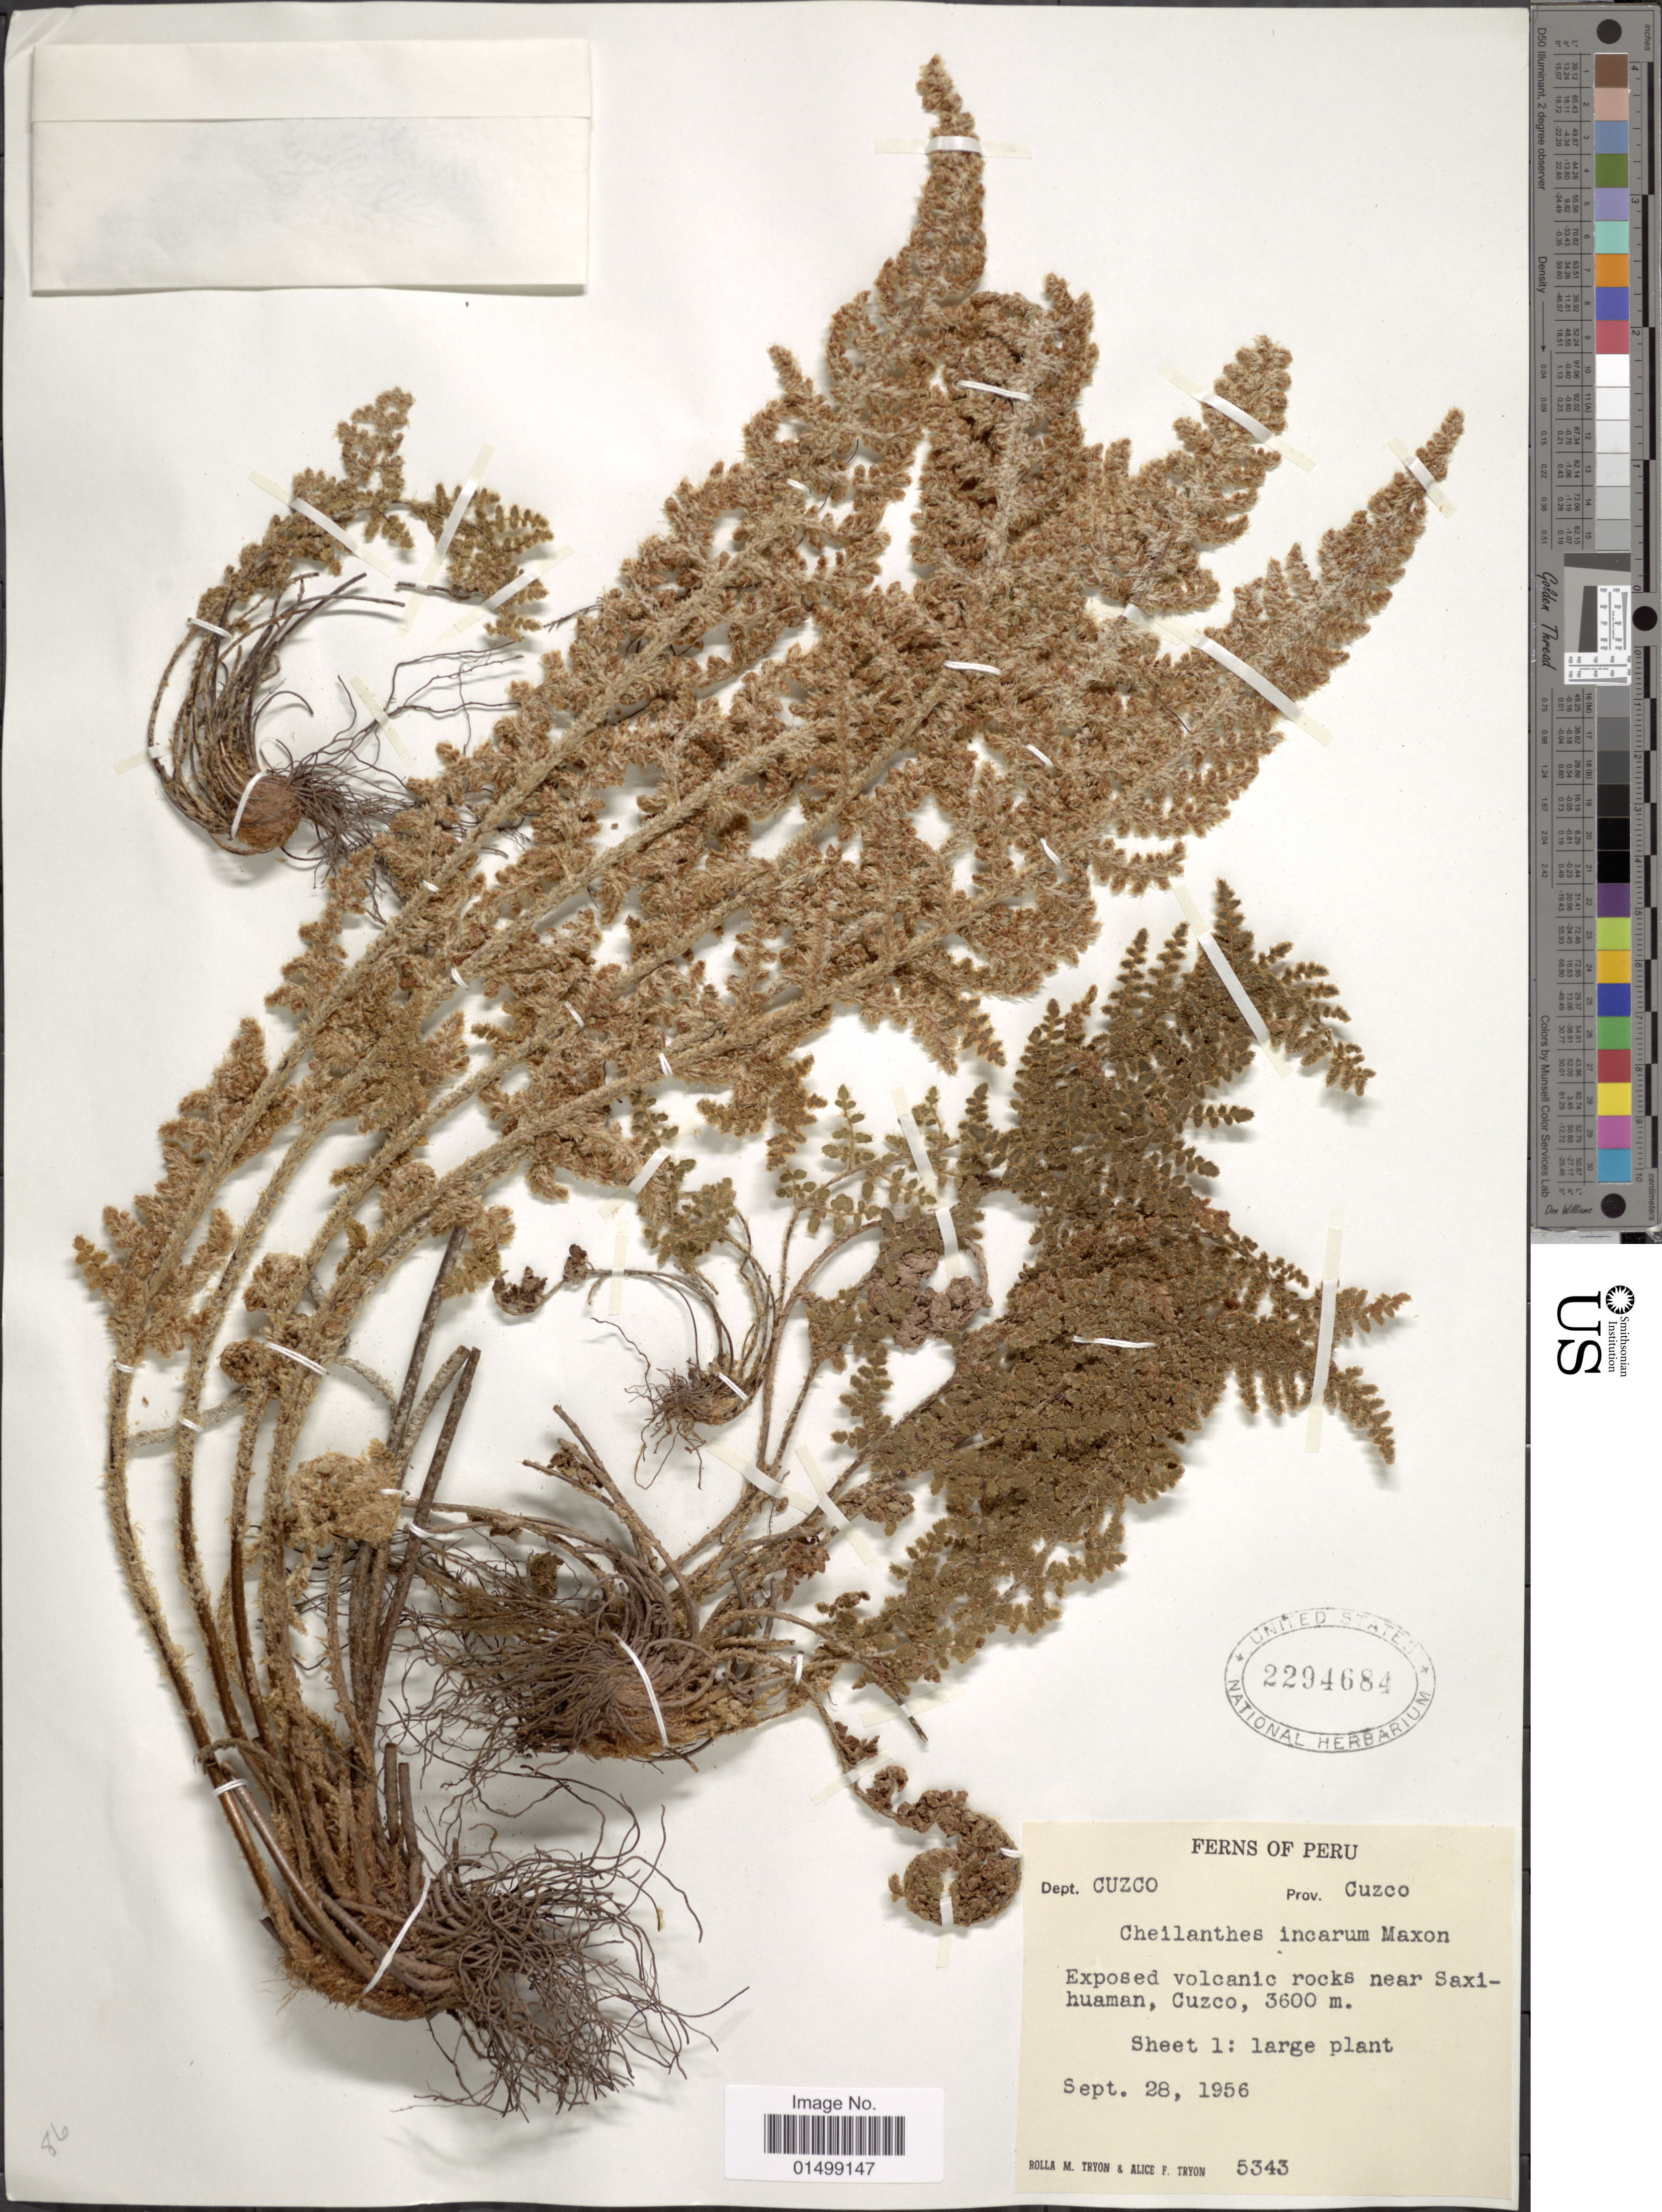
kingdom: Plantae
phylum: Tracheophyta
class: Polypodiopsida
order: Polypodiales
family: Pteridaceae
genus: Cheilanthes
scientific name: Cheilanthes incarum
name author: Maxon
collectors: R. M. Tryon & A. F. Tryon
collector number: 5343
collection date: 1956-09-28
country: Peru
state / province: Cusco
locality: Dept. Cuzco, exposed volcanic rocks near Saxihuaman.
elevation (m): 3600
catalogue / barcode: US 2294684